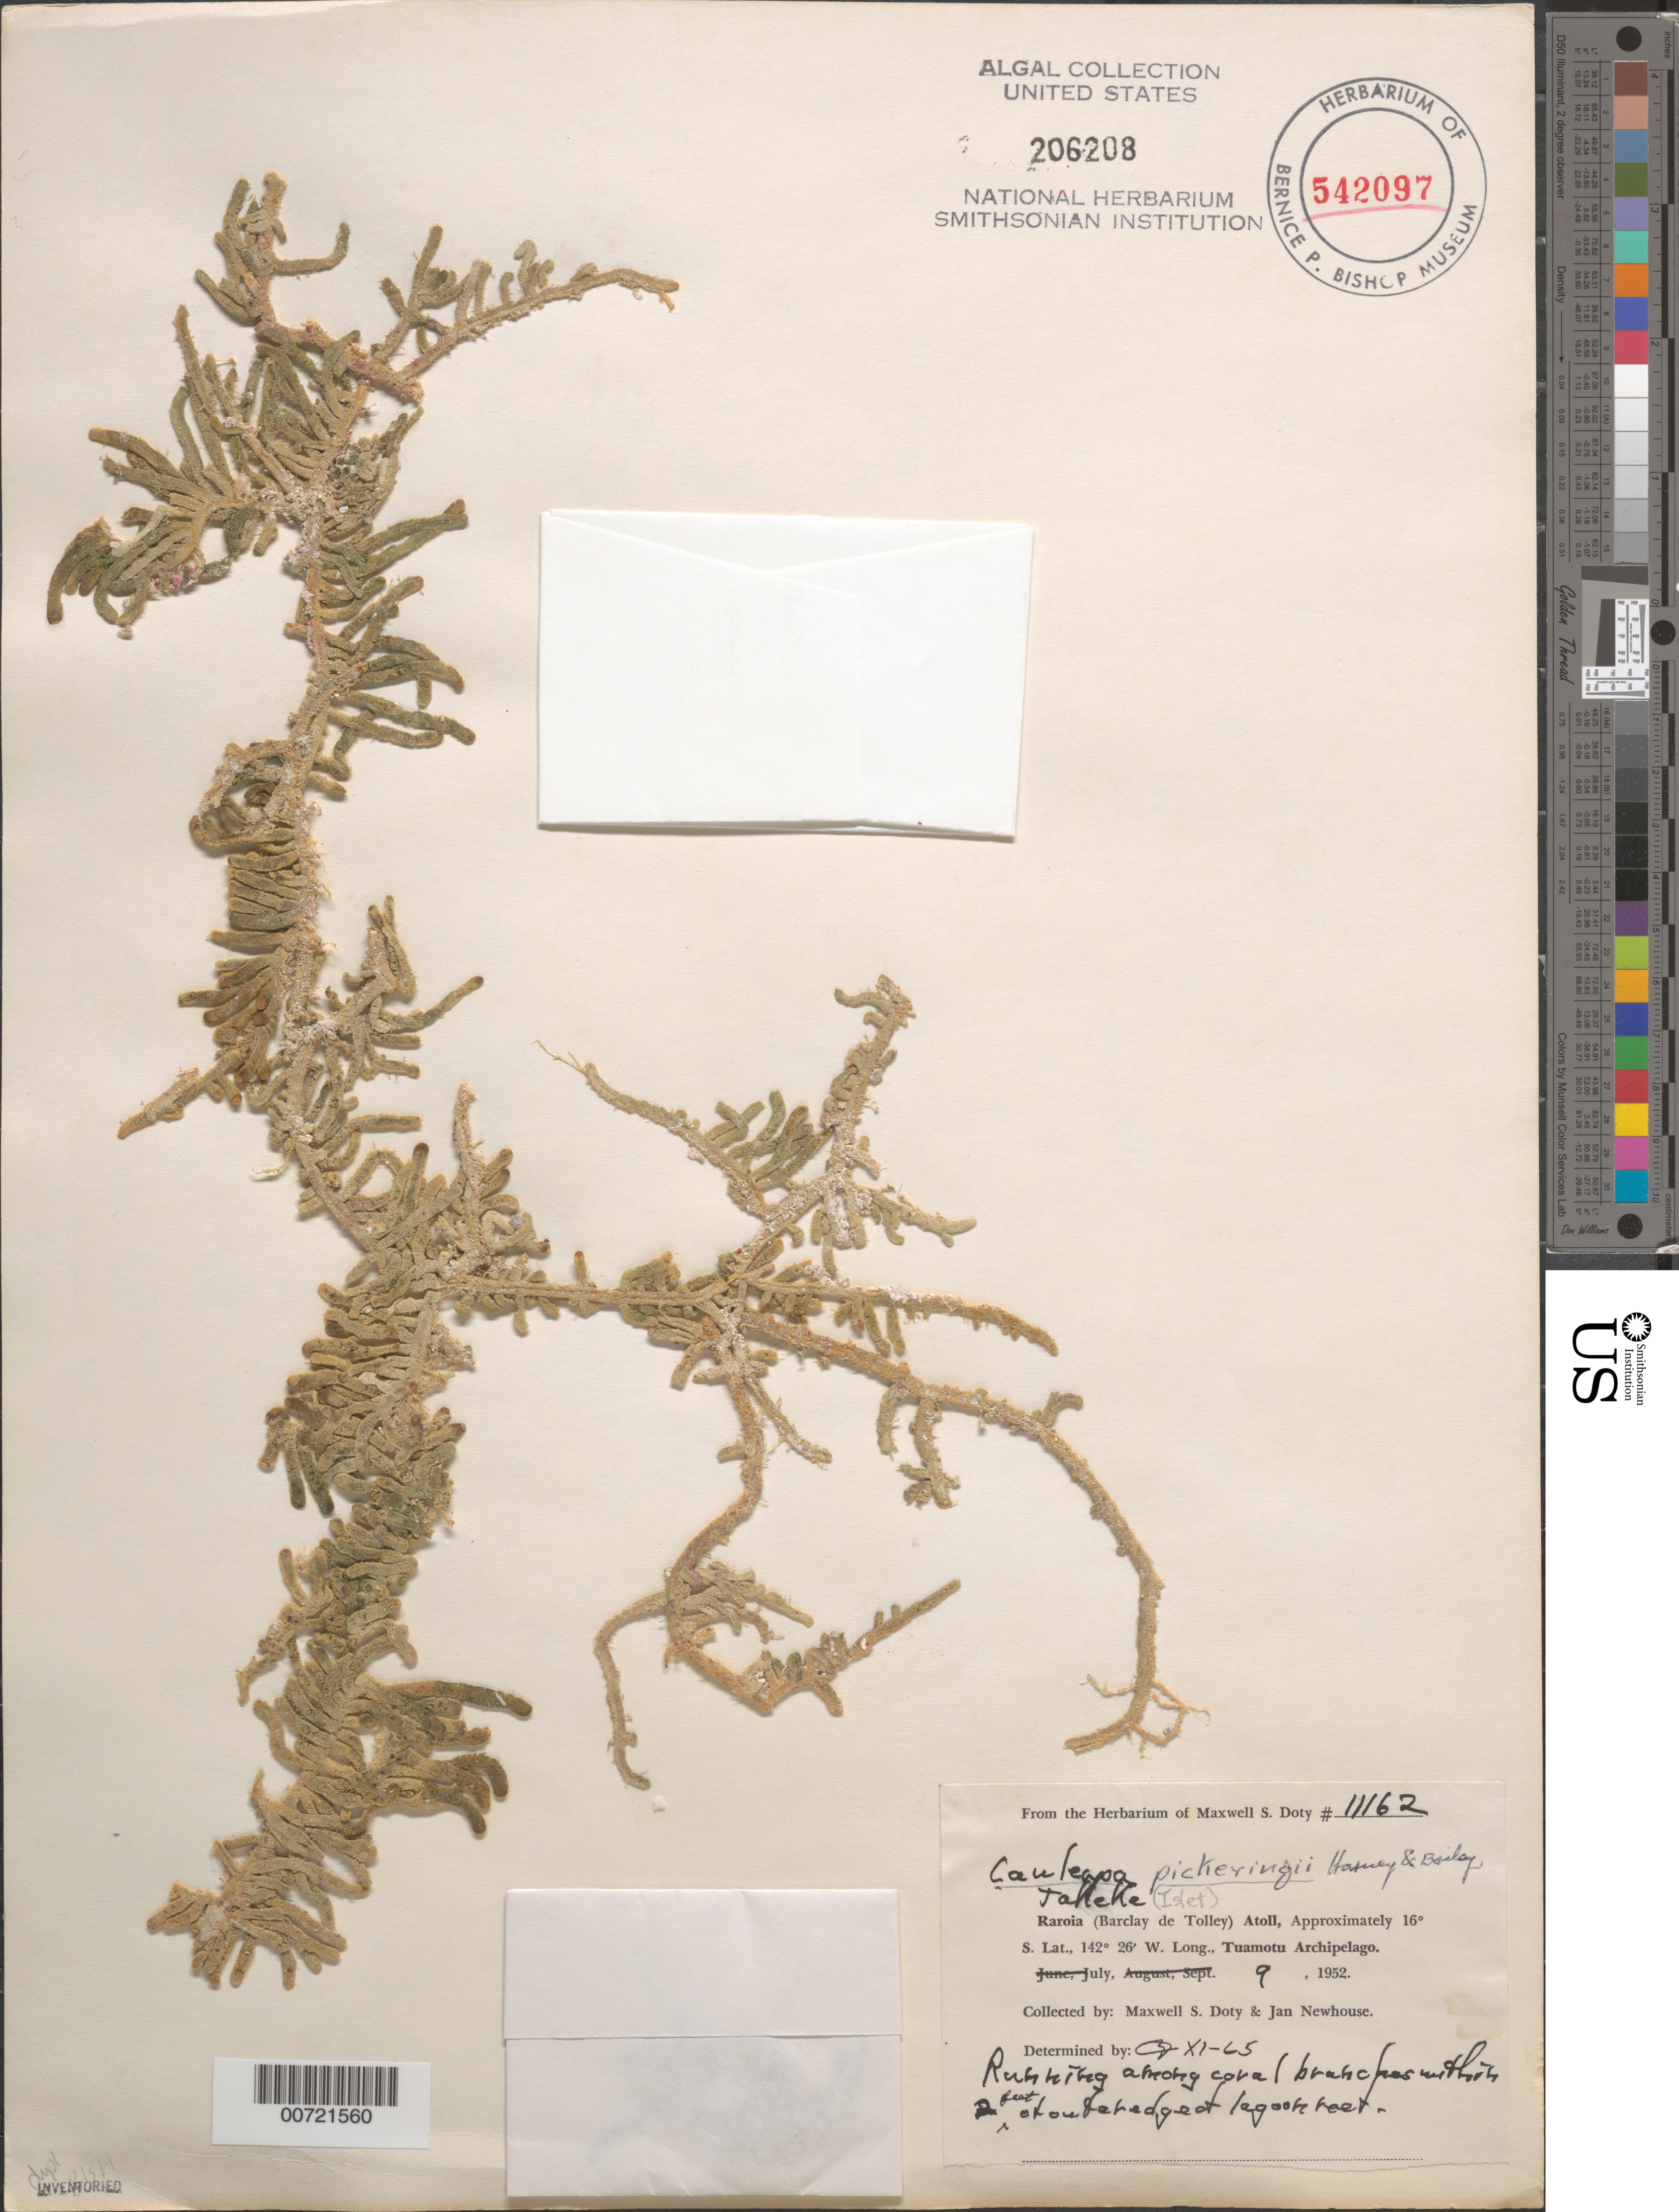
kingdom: Plantae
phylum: Chlorophyta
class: Ulvophyceae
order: Bryopsidales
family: Caulerpaceae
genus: Caulerpa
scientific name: Caulerpa pickeringii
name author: Harv. & Bailey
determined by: Doty, M. S.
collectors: M. S. Doty & W. J. Newhouse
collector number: MSD 11162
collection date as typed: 09 Jul 1952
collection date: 1952-07-09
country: French Polynesia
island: Raroia Atoll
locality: Takeke islet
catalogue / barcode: US 206208